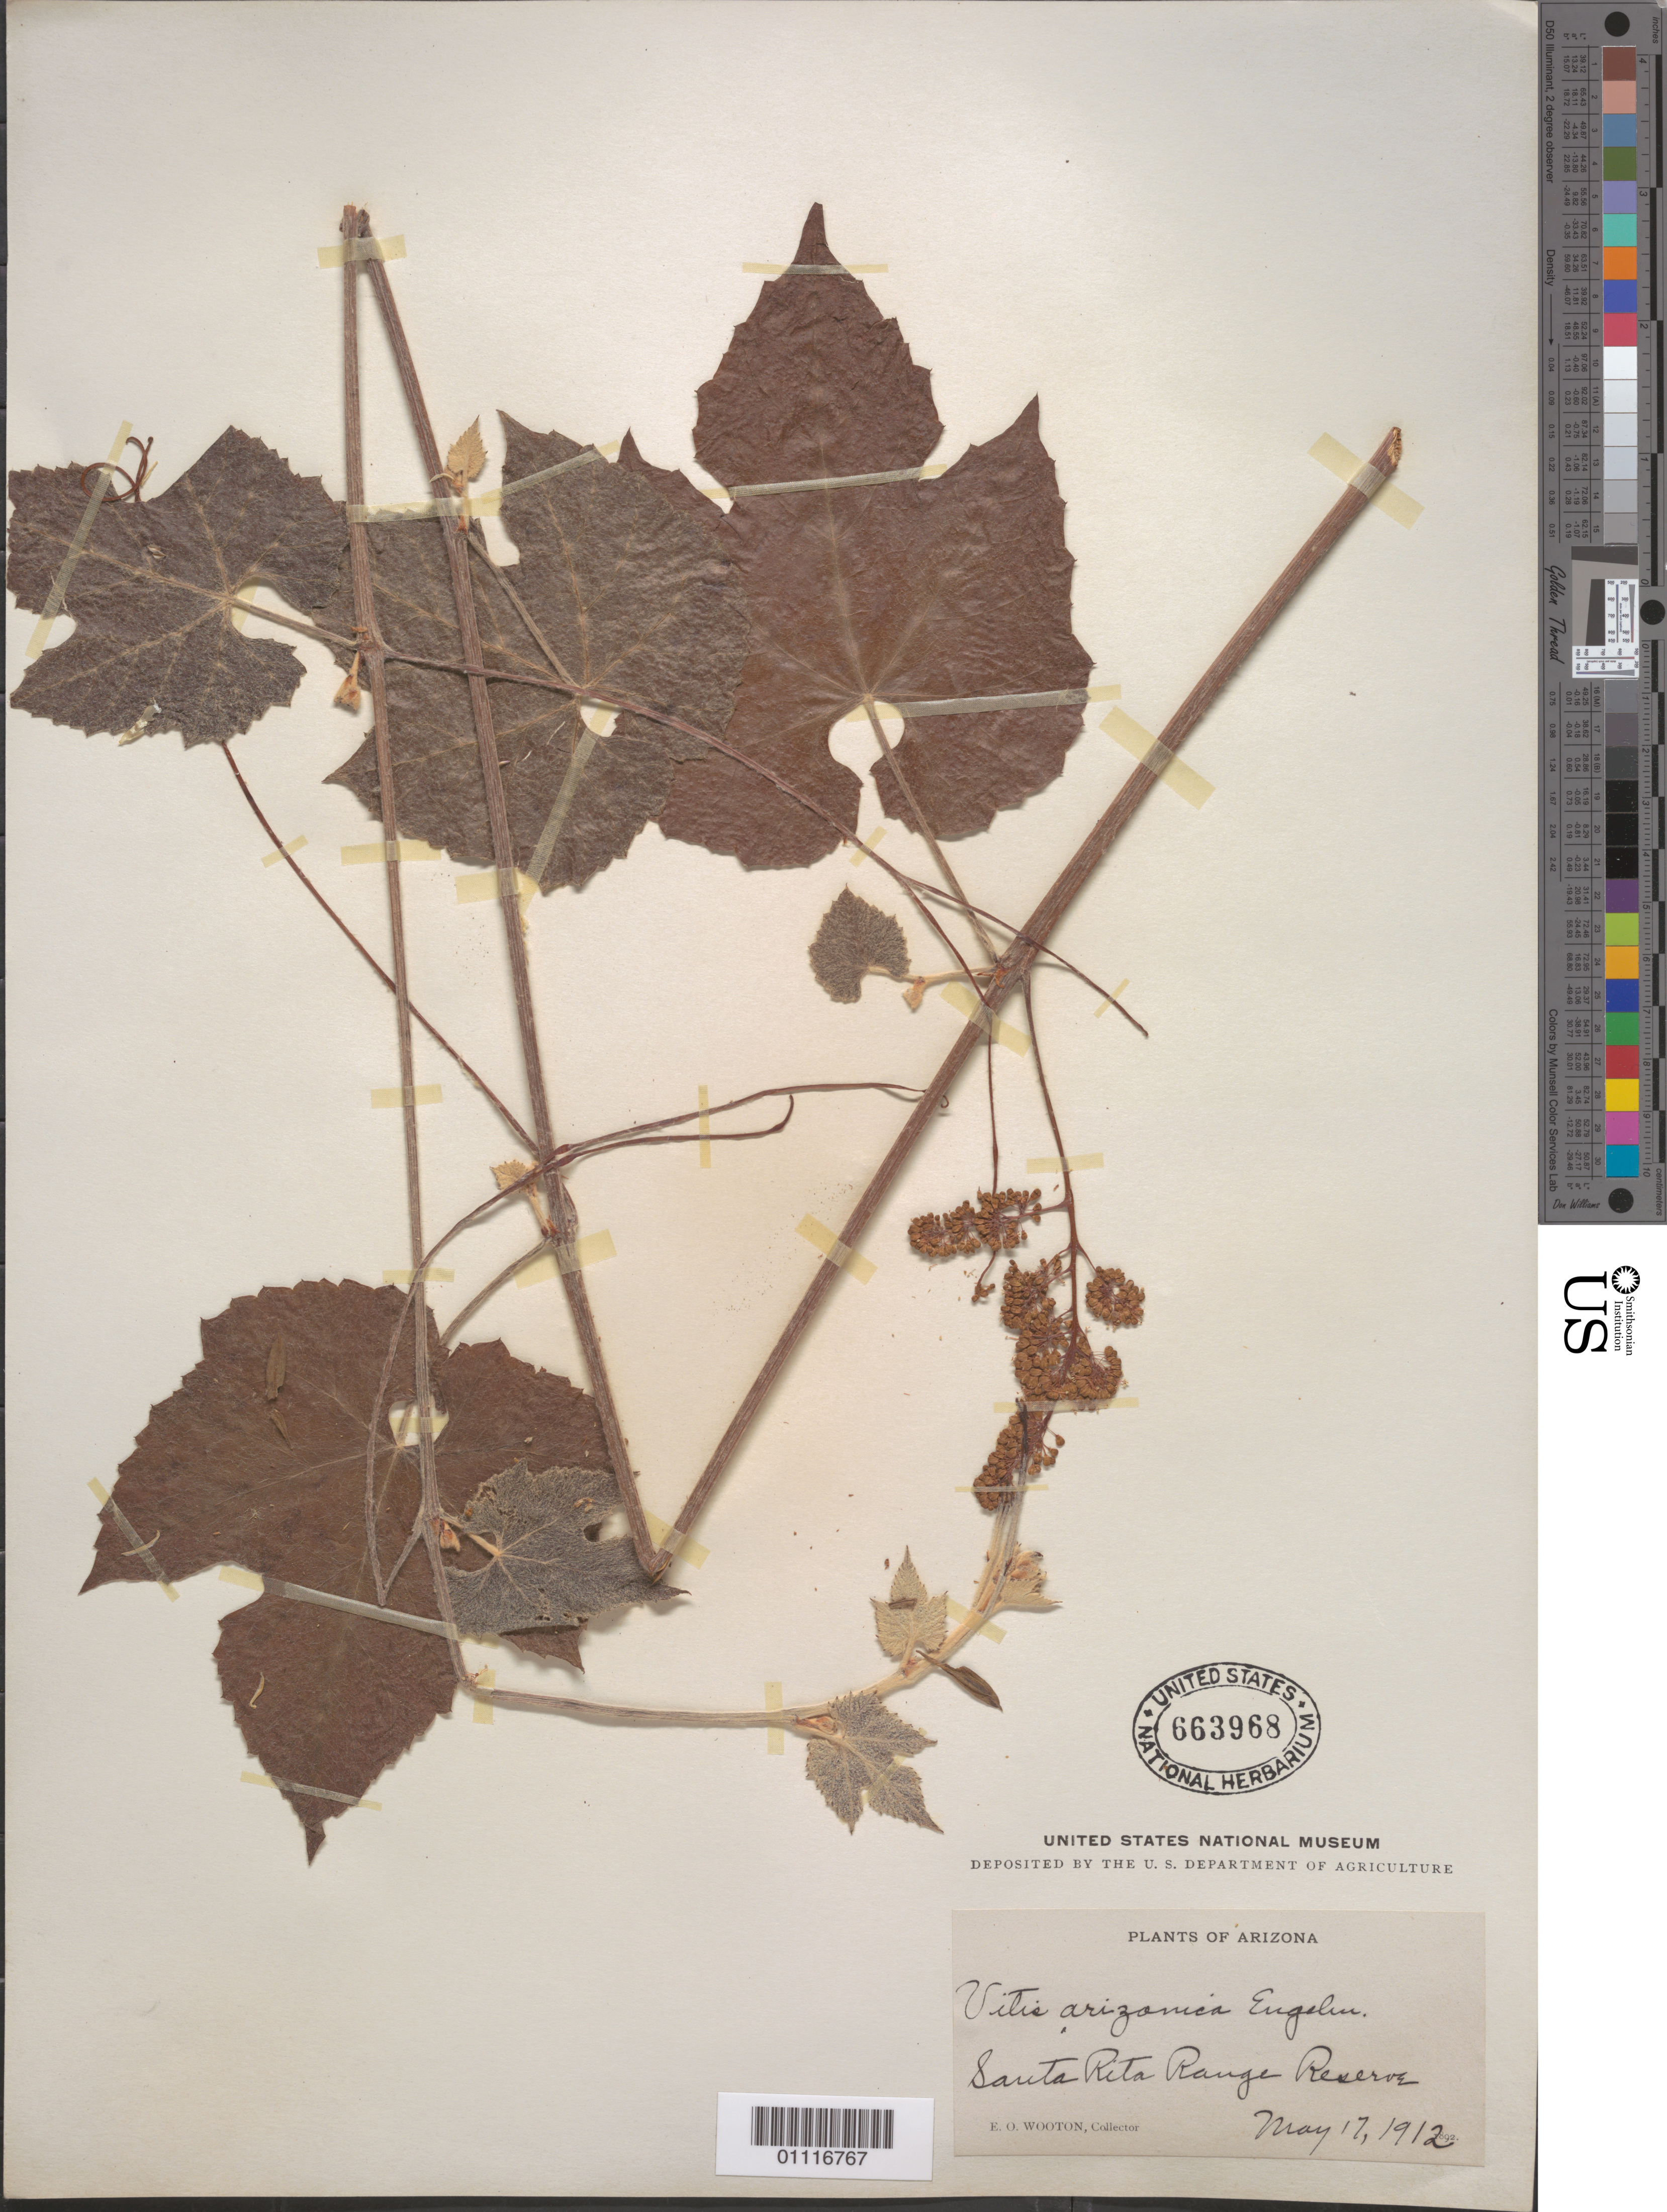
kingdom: Plantae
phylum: Tracheophyta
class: Magnoliopsida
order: Vitales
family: Vitaceae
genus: Vitis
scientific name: Vitis arizonica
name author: Engelm.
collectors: E. O. Wooton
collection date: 1912-05-17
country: United States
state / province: Arizona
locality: Santa Rita Range reserve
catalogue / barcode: US 663968